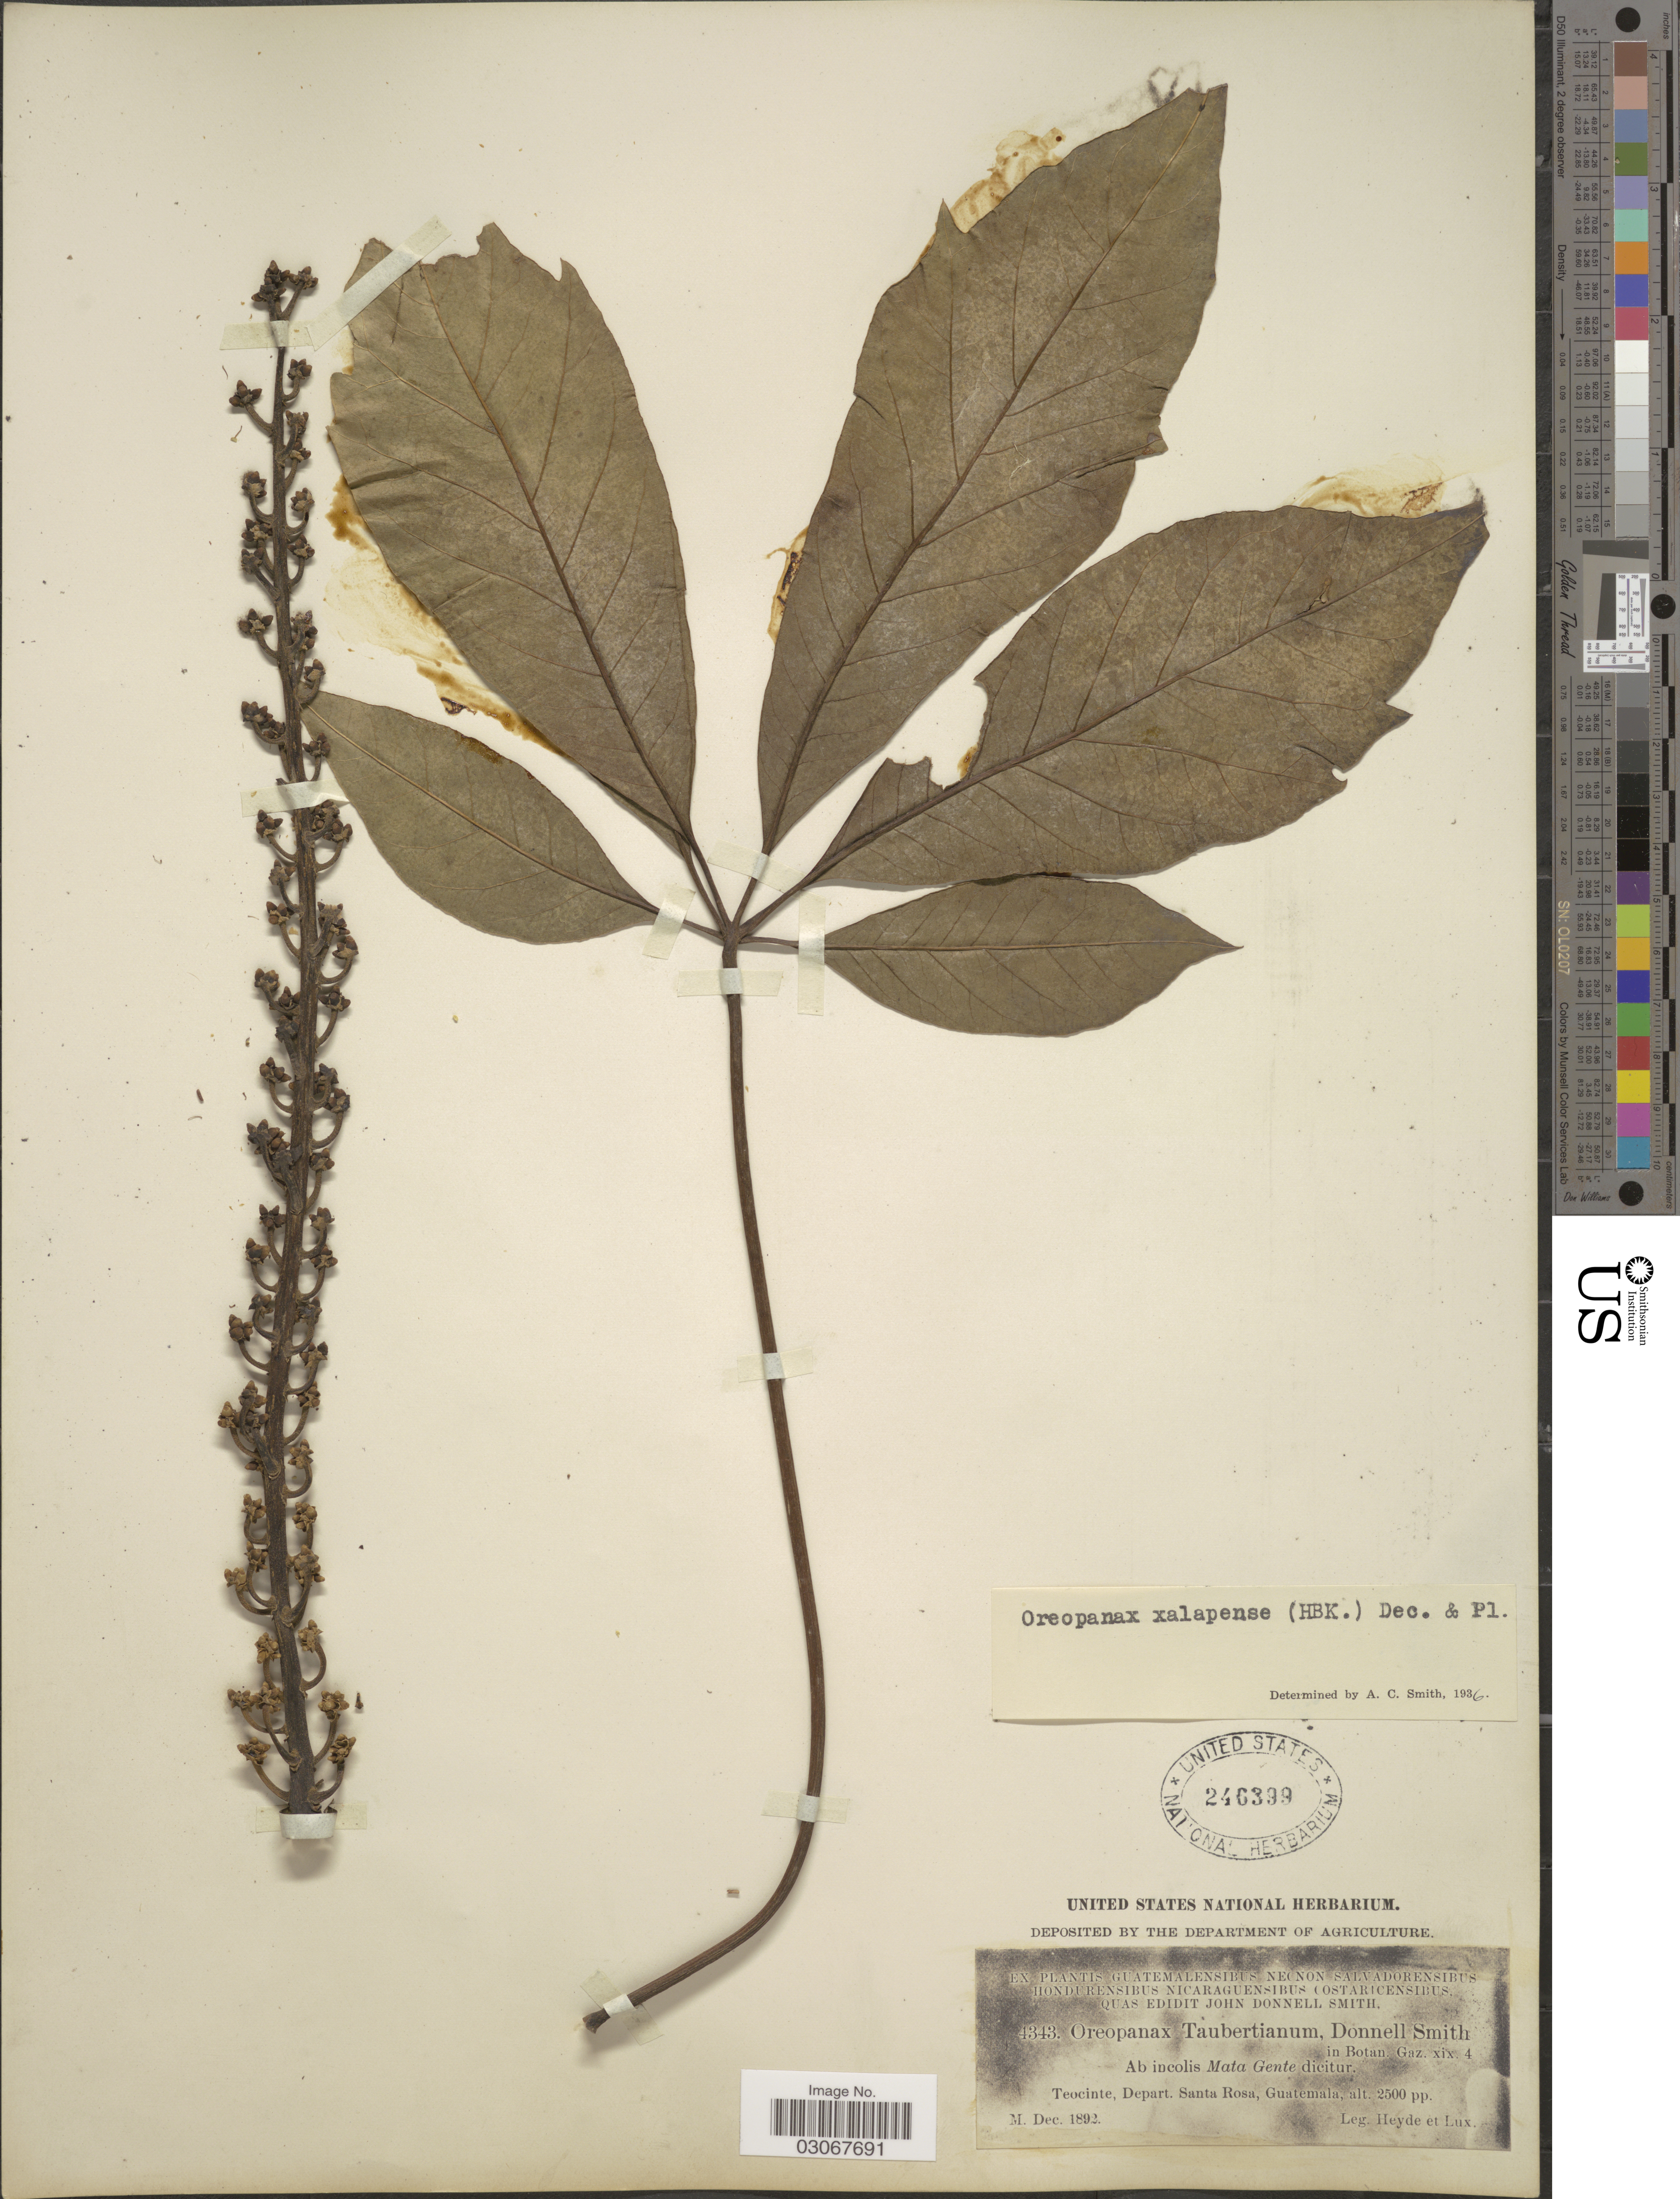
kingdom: Plantae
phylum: Tracheophyta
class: Magnoliopsida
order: Apiales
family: Araliaceae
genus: Oreopanax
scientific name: Oreopanax xalapensis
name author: (Kunth) Decne. & Planch.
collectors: Heyde & Lux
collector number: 4343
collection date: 1892-12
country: Guatemala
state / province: Santa Rosa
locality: Teocinte, Depart. Santa Rosa.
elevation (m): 762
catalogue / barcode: US 246399